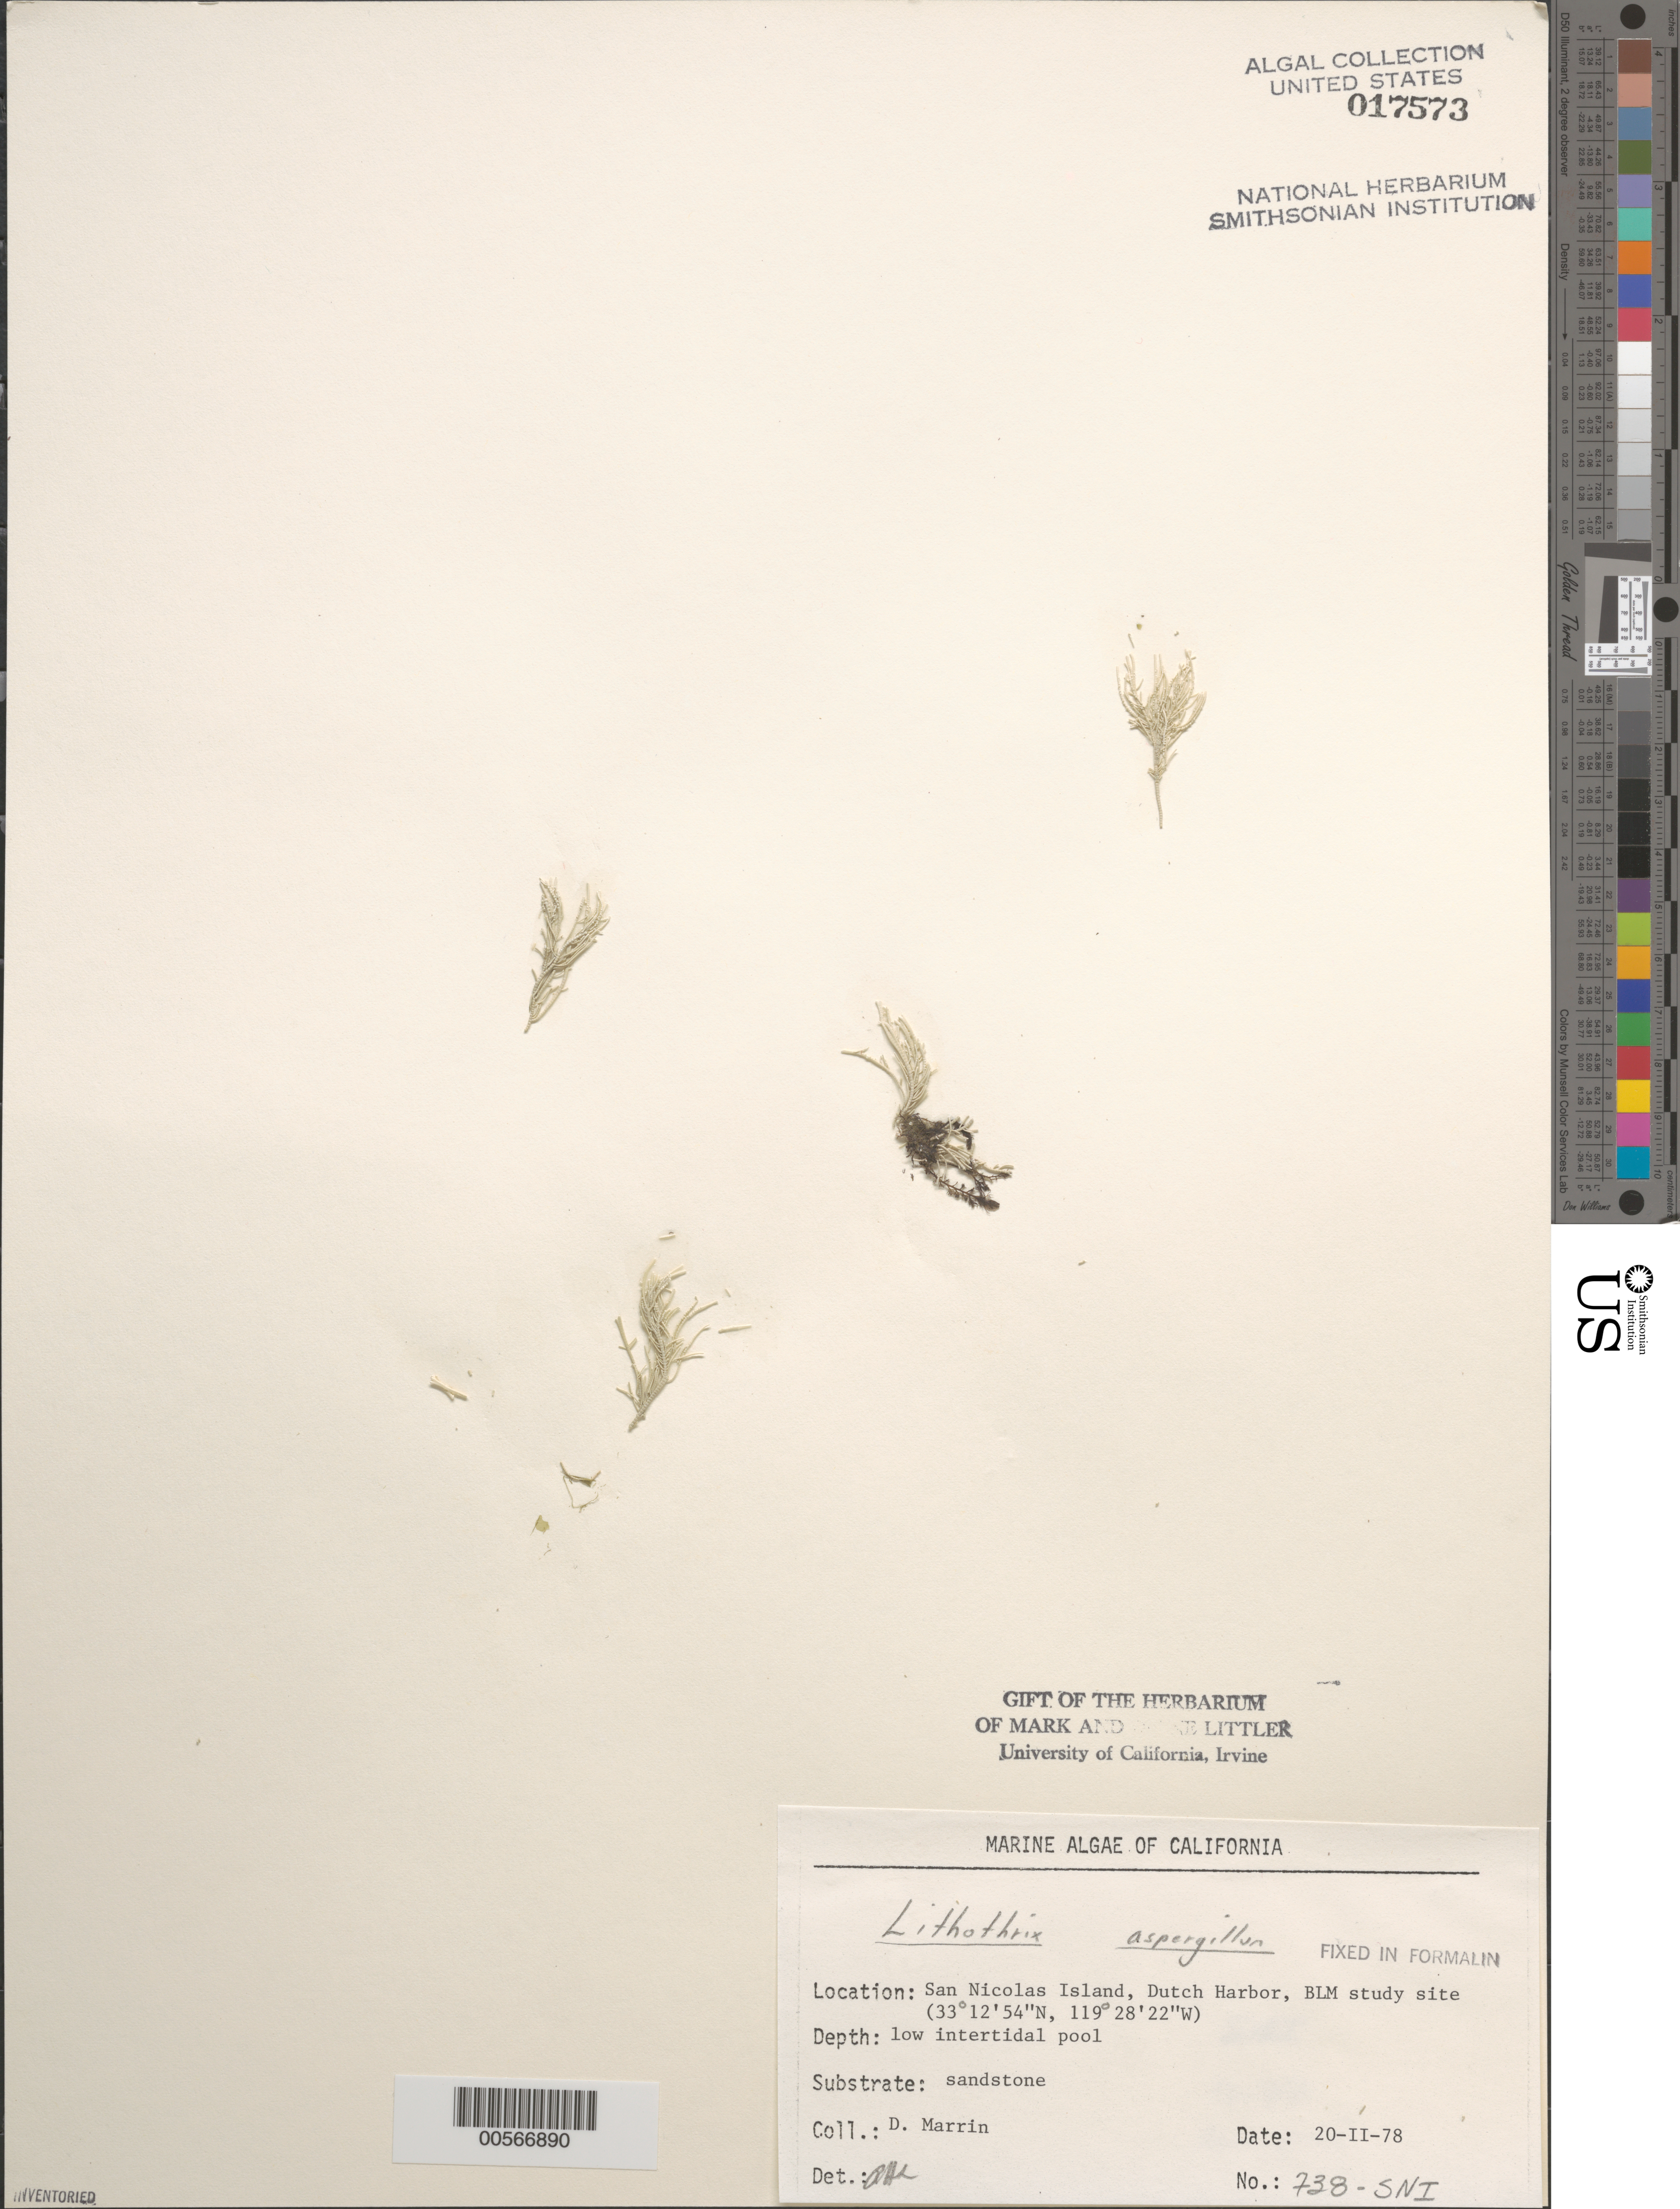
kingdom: Plantae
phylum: Rhodophyta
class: Florideophyceae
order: Corallinales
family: Lithophyllaceae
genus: Lithothrix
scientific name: Lithothrix aspergillum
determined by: Sims, Robert H.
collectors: D. Marrin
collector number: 738-SNI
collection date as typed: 20 Feb 1978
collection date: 1978-02-20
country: United States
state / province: California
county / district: Ventura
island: San Nicolas Island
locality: Dutch Harbor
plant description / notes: BLM-SOCALBIGHT Rocky Intertidal Survey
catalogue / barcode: US 17573